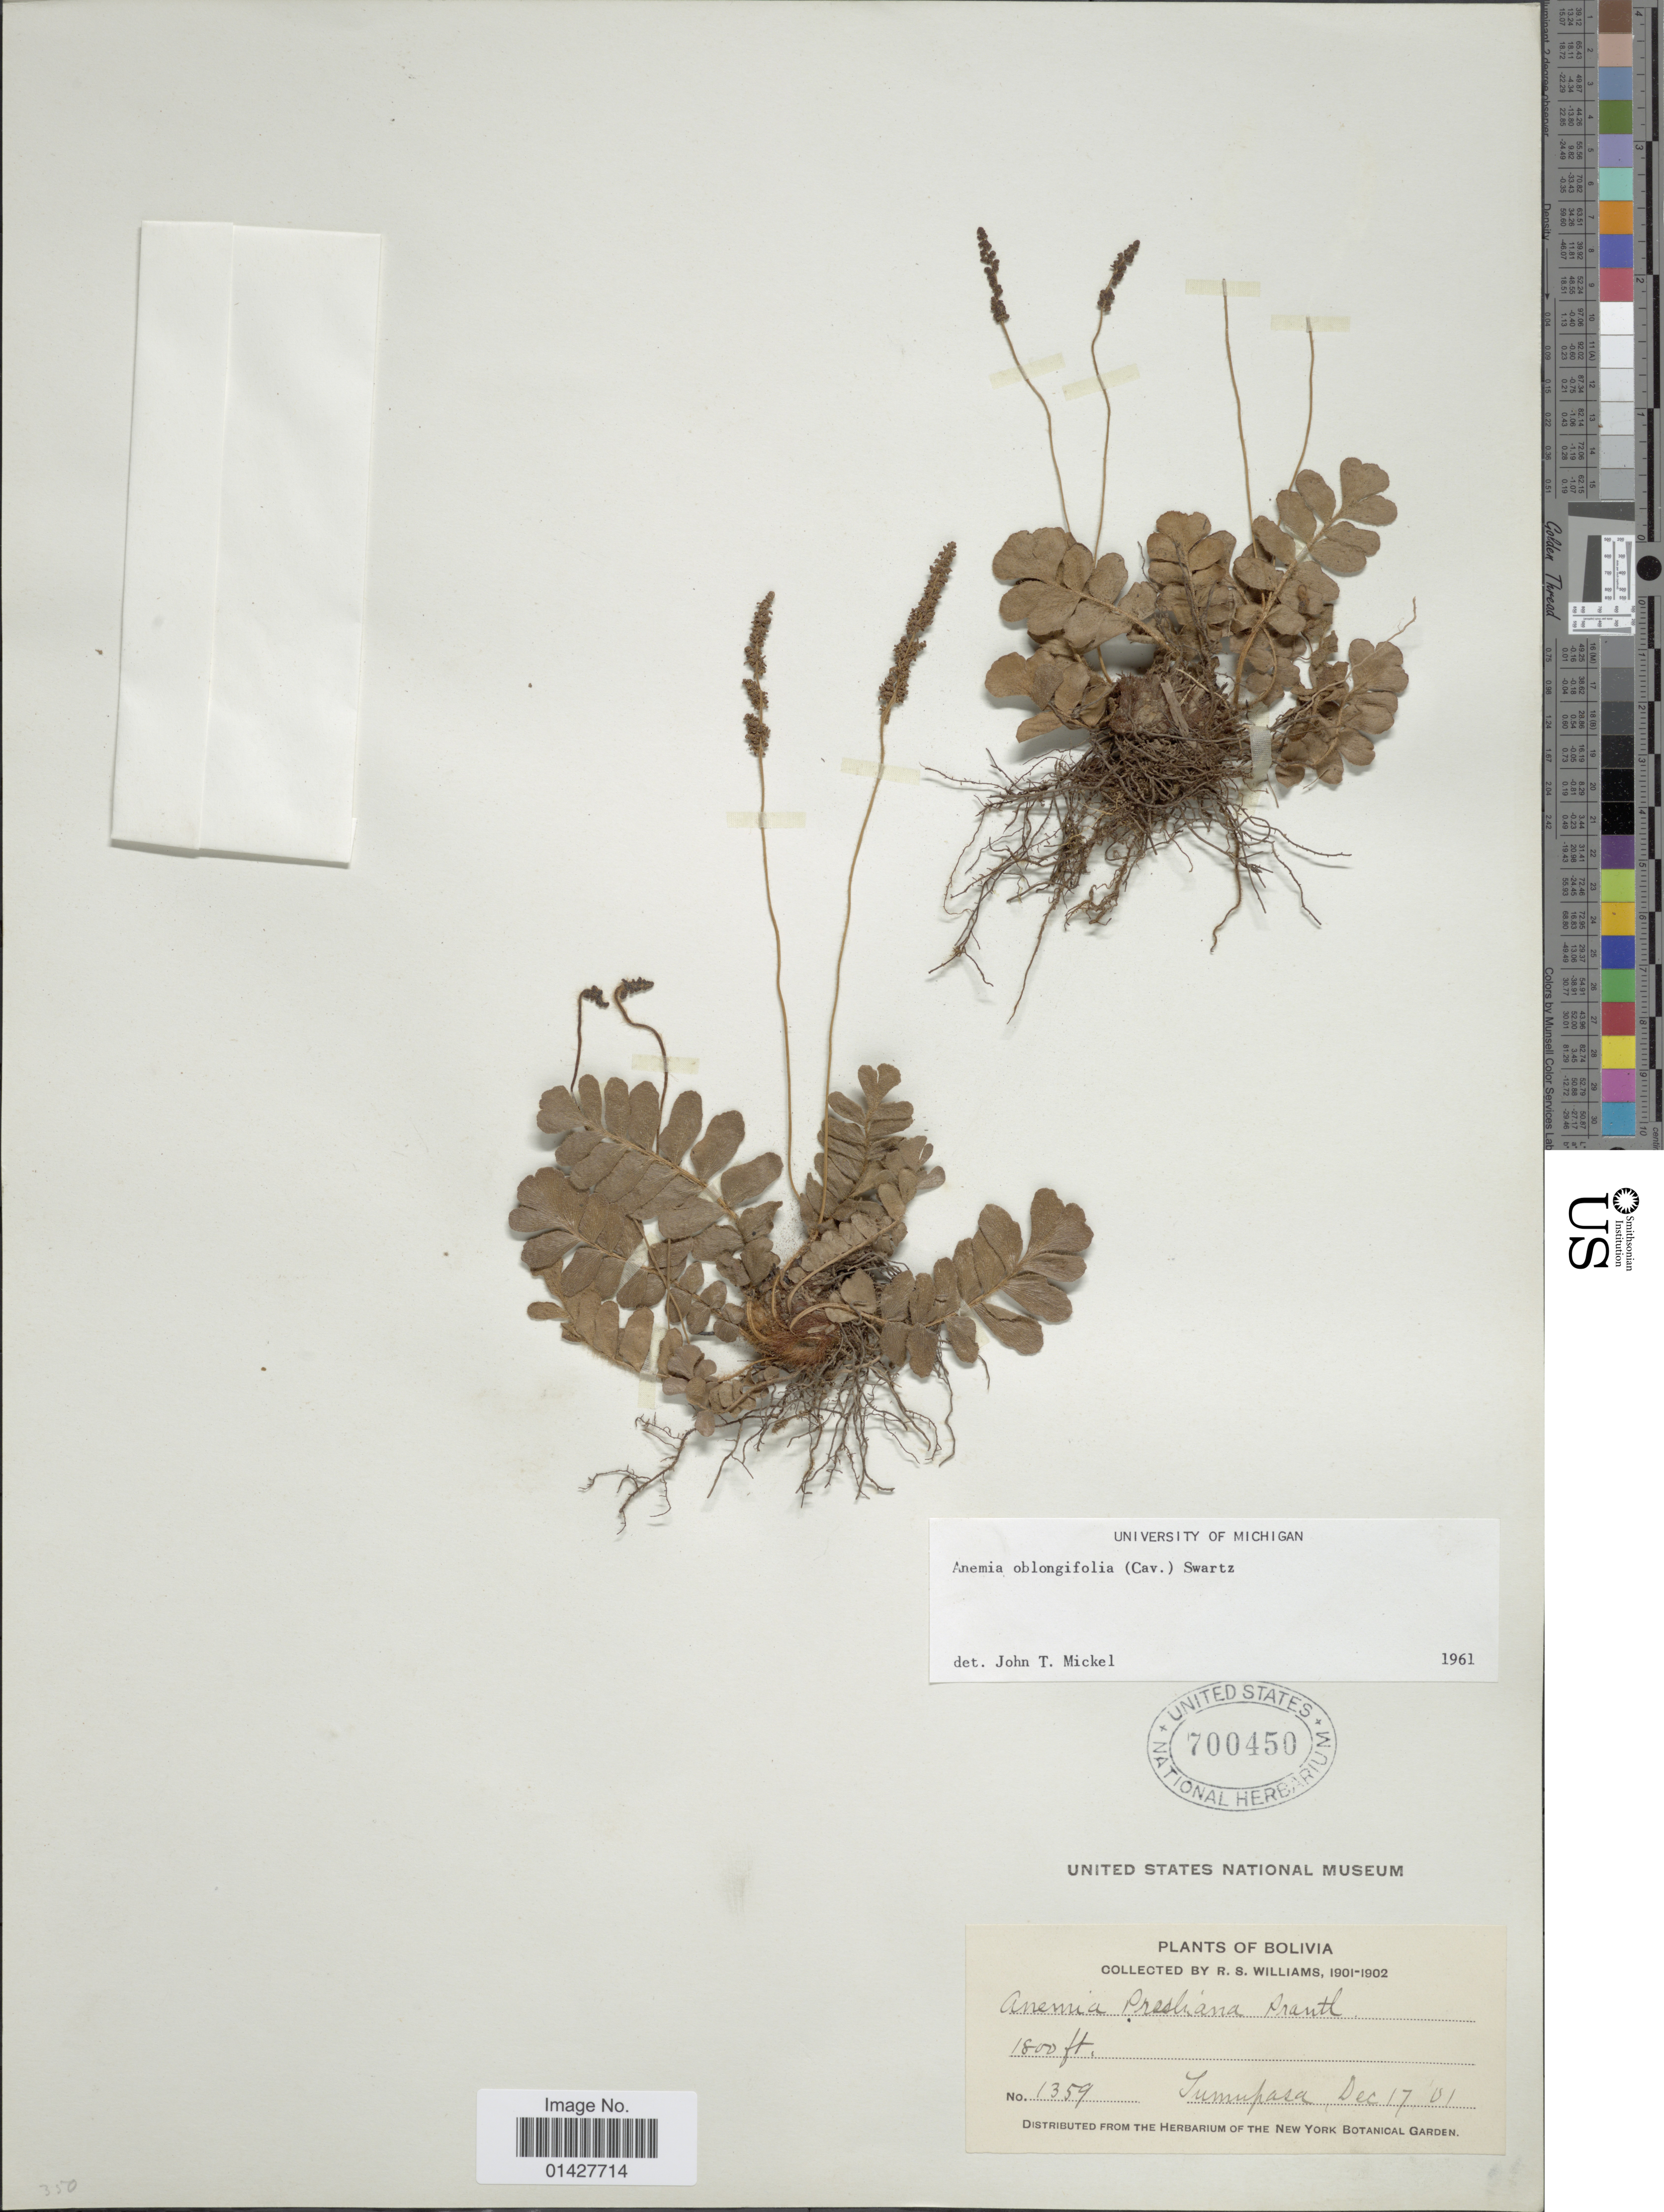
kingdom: Plantae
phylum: Tracheophyta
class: Polypodiopsida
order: Schizaeales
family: Anemiaceae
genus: Anemia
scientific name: Anemia oblongifolia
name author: (Cav.) Sw.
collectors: R. S. Williams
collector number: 1359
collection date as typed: Dec. 17, '01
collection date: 1901-12-17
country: Bolivia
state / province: La Paz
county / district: Iturralde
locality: Tumupasa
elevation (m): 549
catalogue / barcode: US 700450